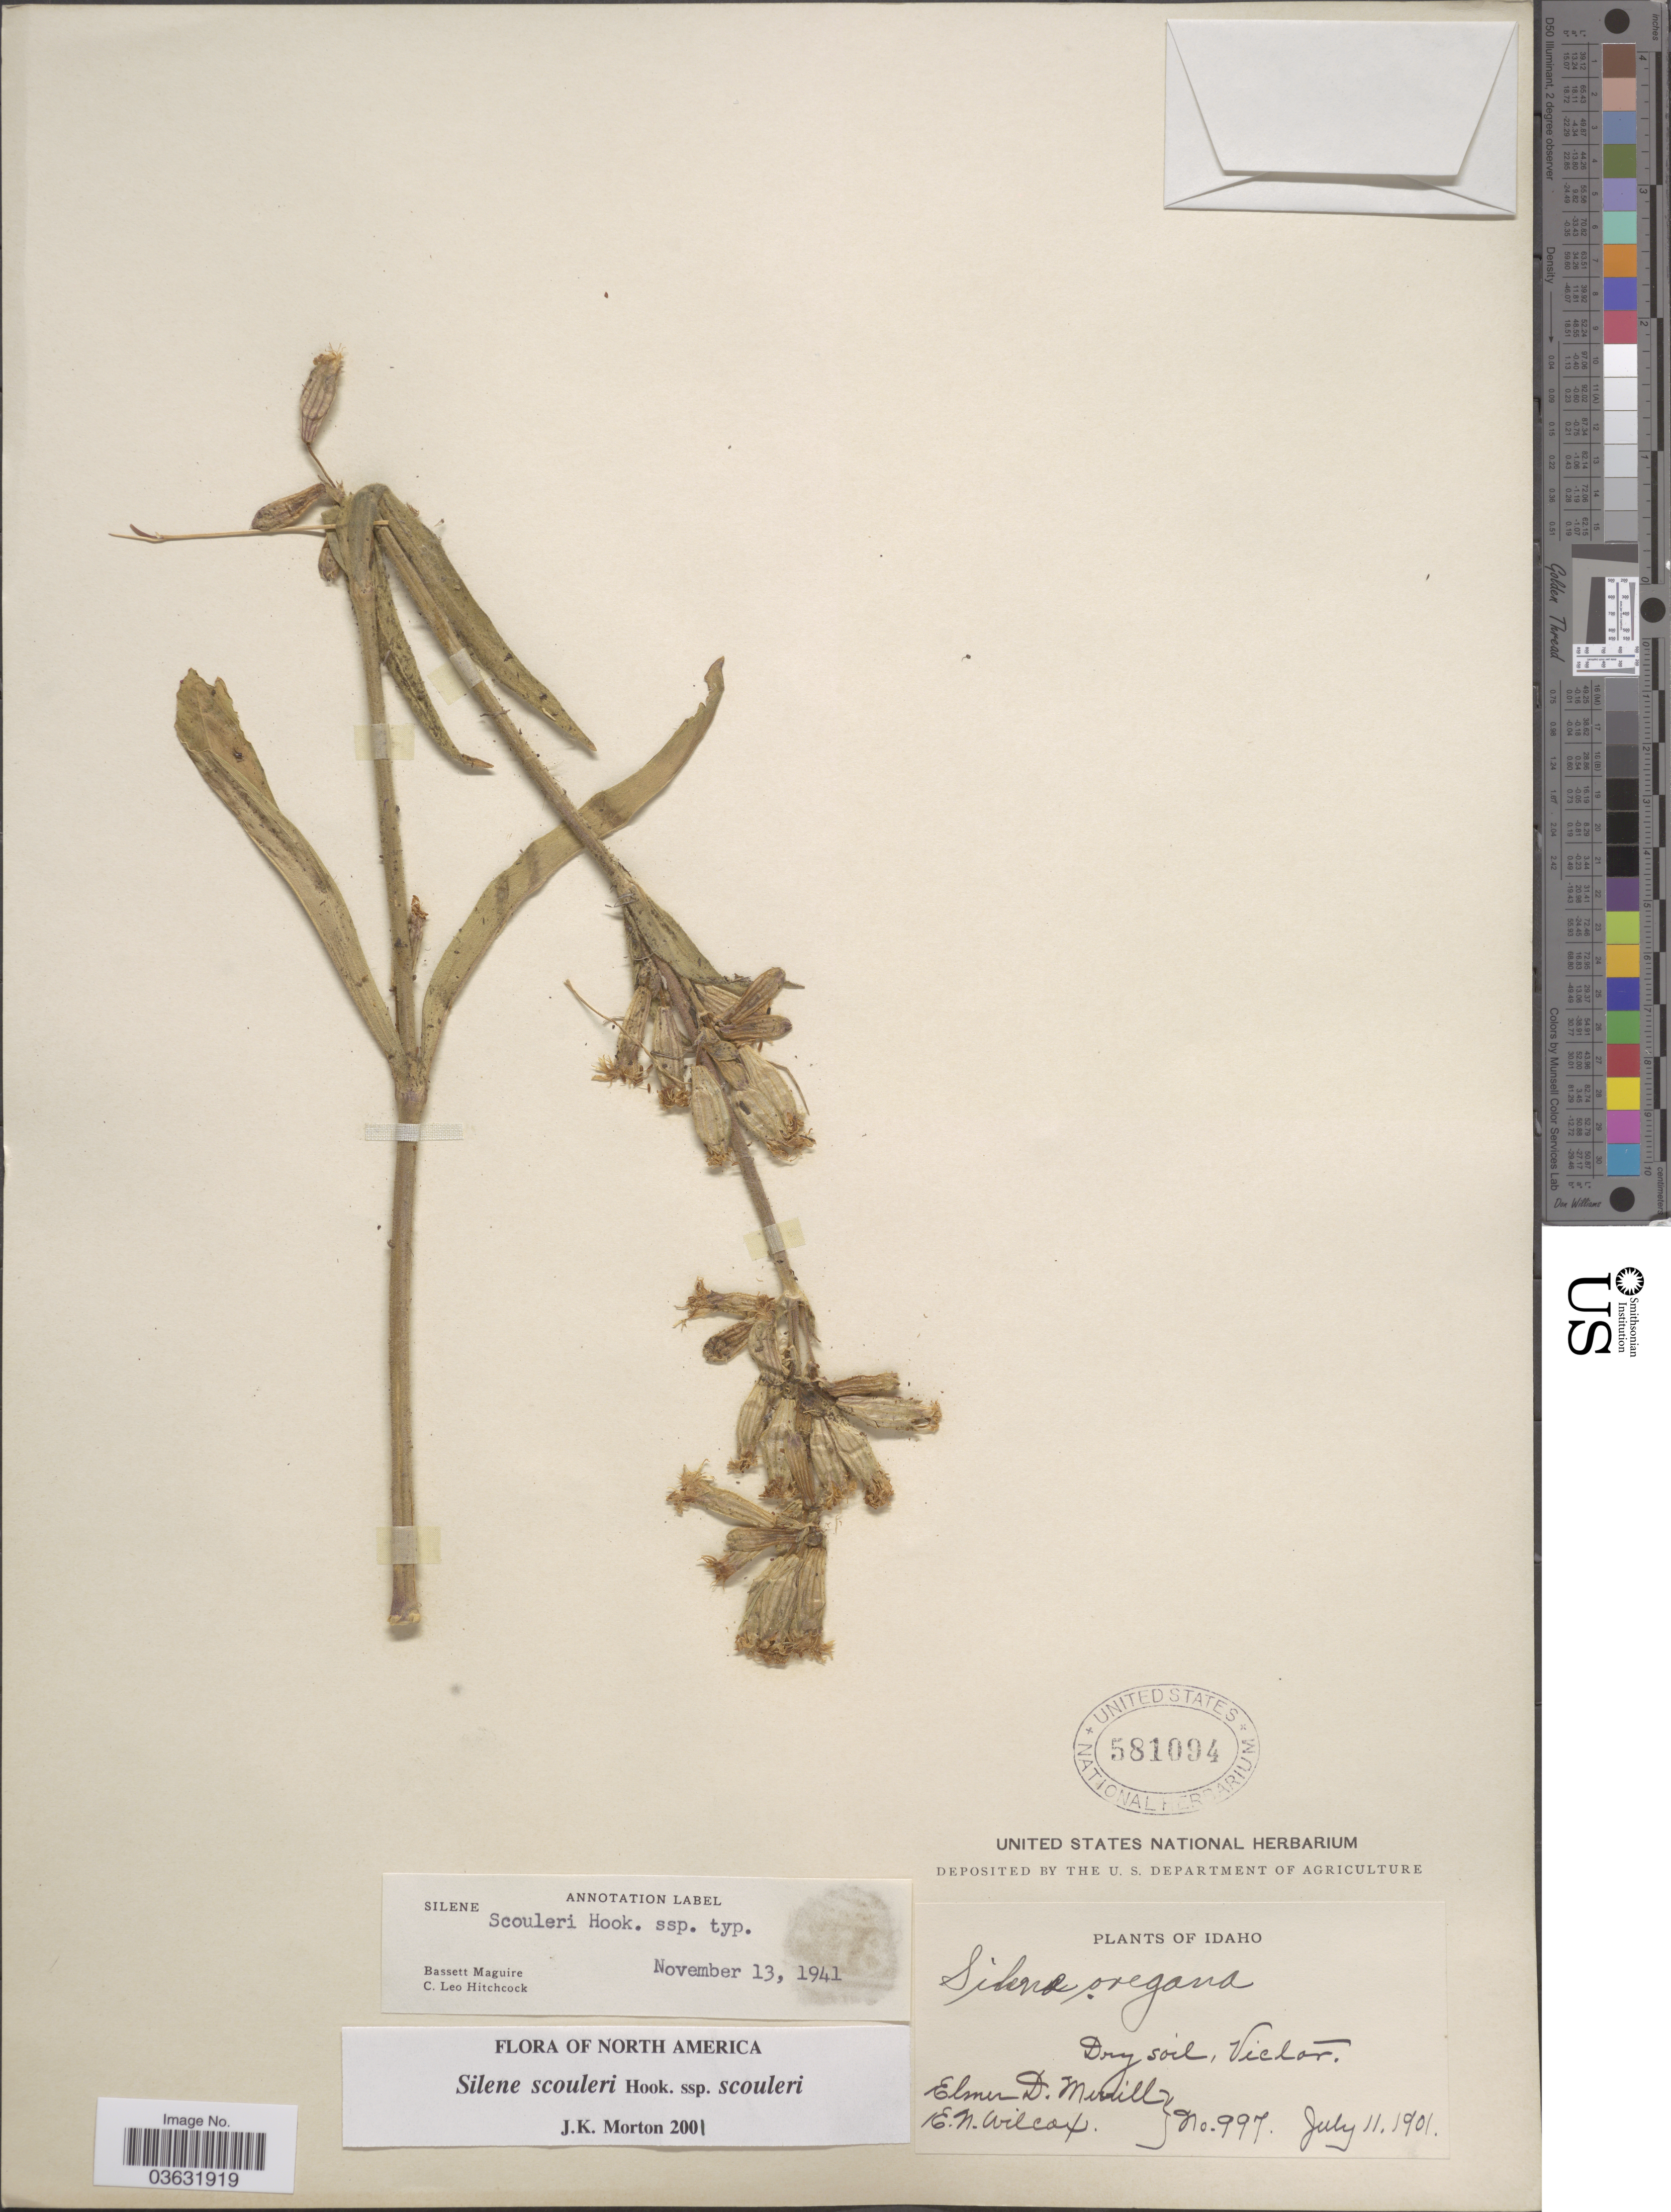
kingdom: Plantae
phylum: Tracheophyta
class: Magnoliopsida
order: Caryophyllales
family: Caryophyllaceae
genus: Silene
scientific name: Silene scouleri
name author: Hook.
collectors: E. D. Merrill & E. Wilcox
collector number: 997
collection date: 1901-07-11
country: United States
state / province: Idaho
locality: Victor.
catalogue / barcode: US 581094